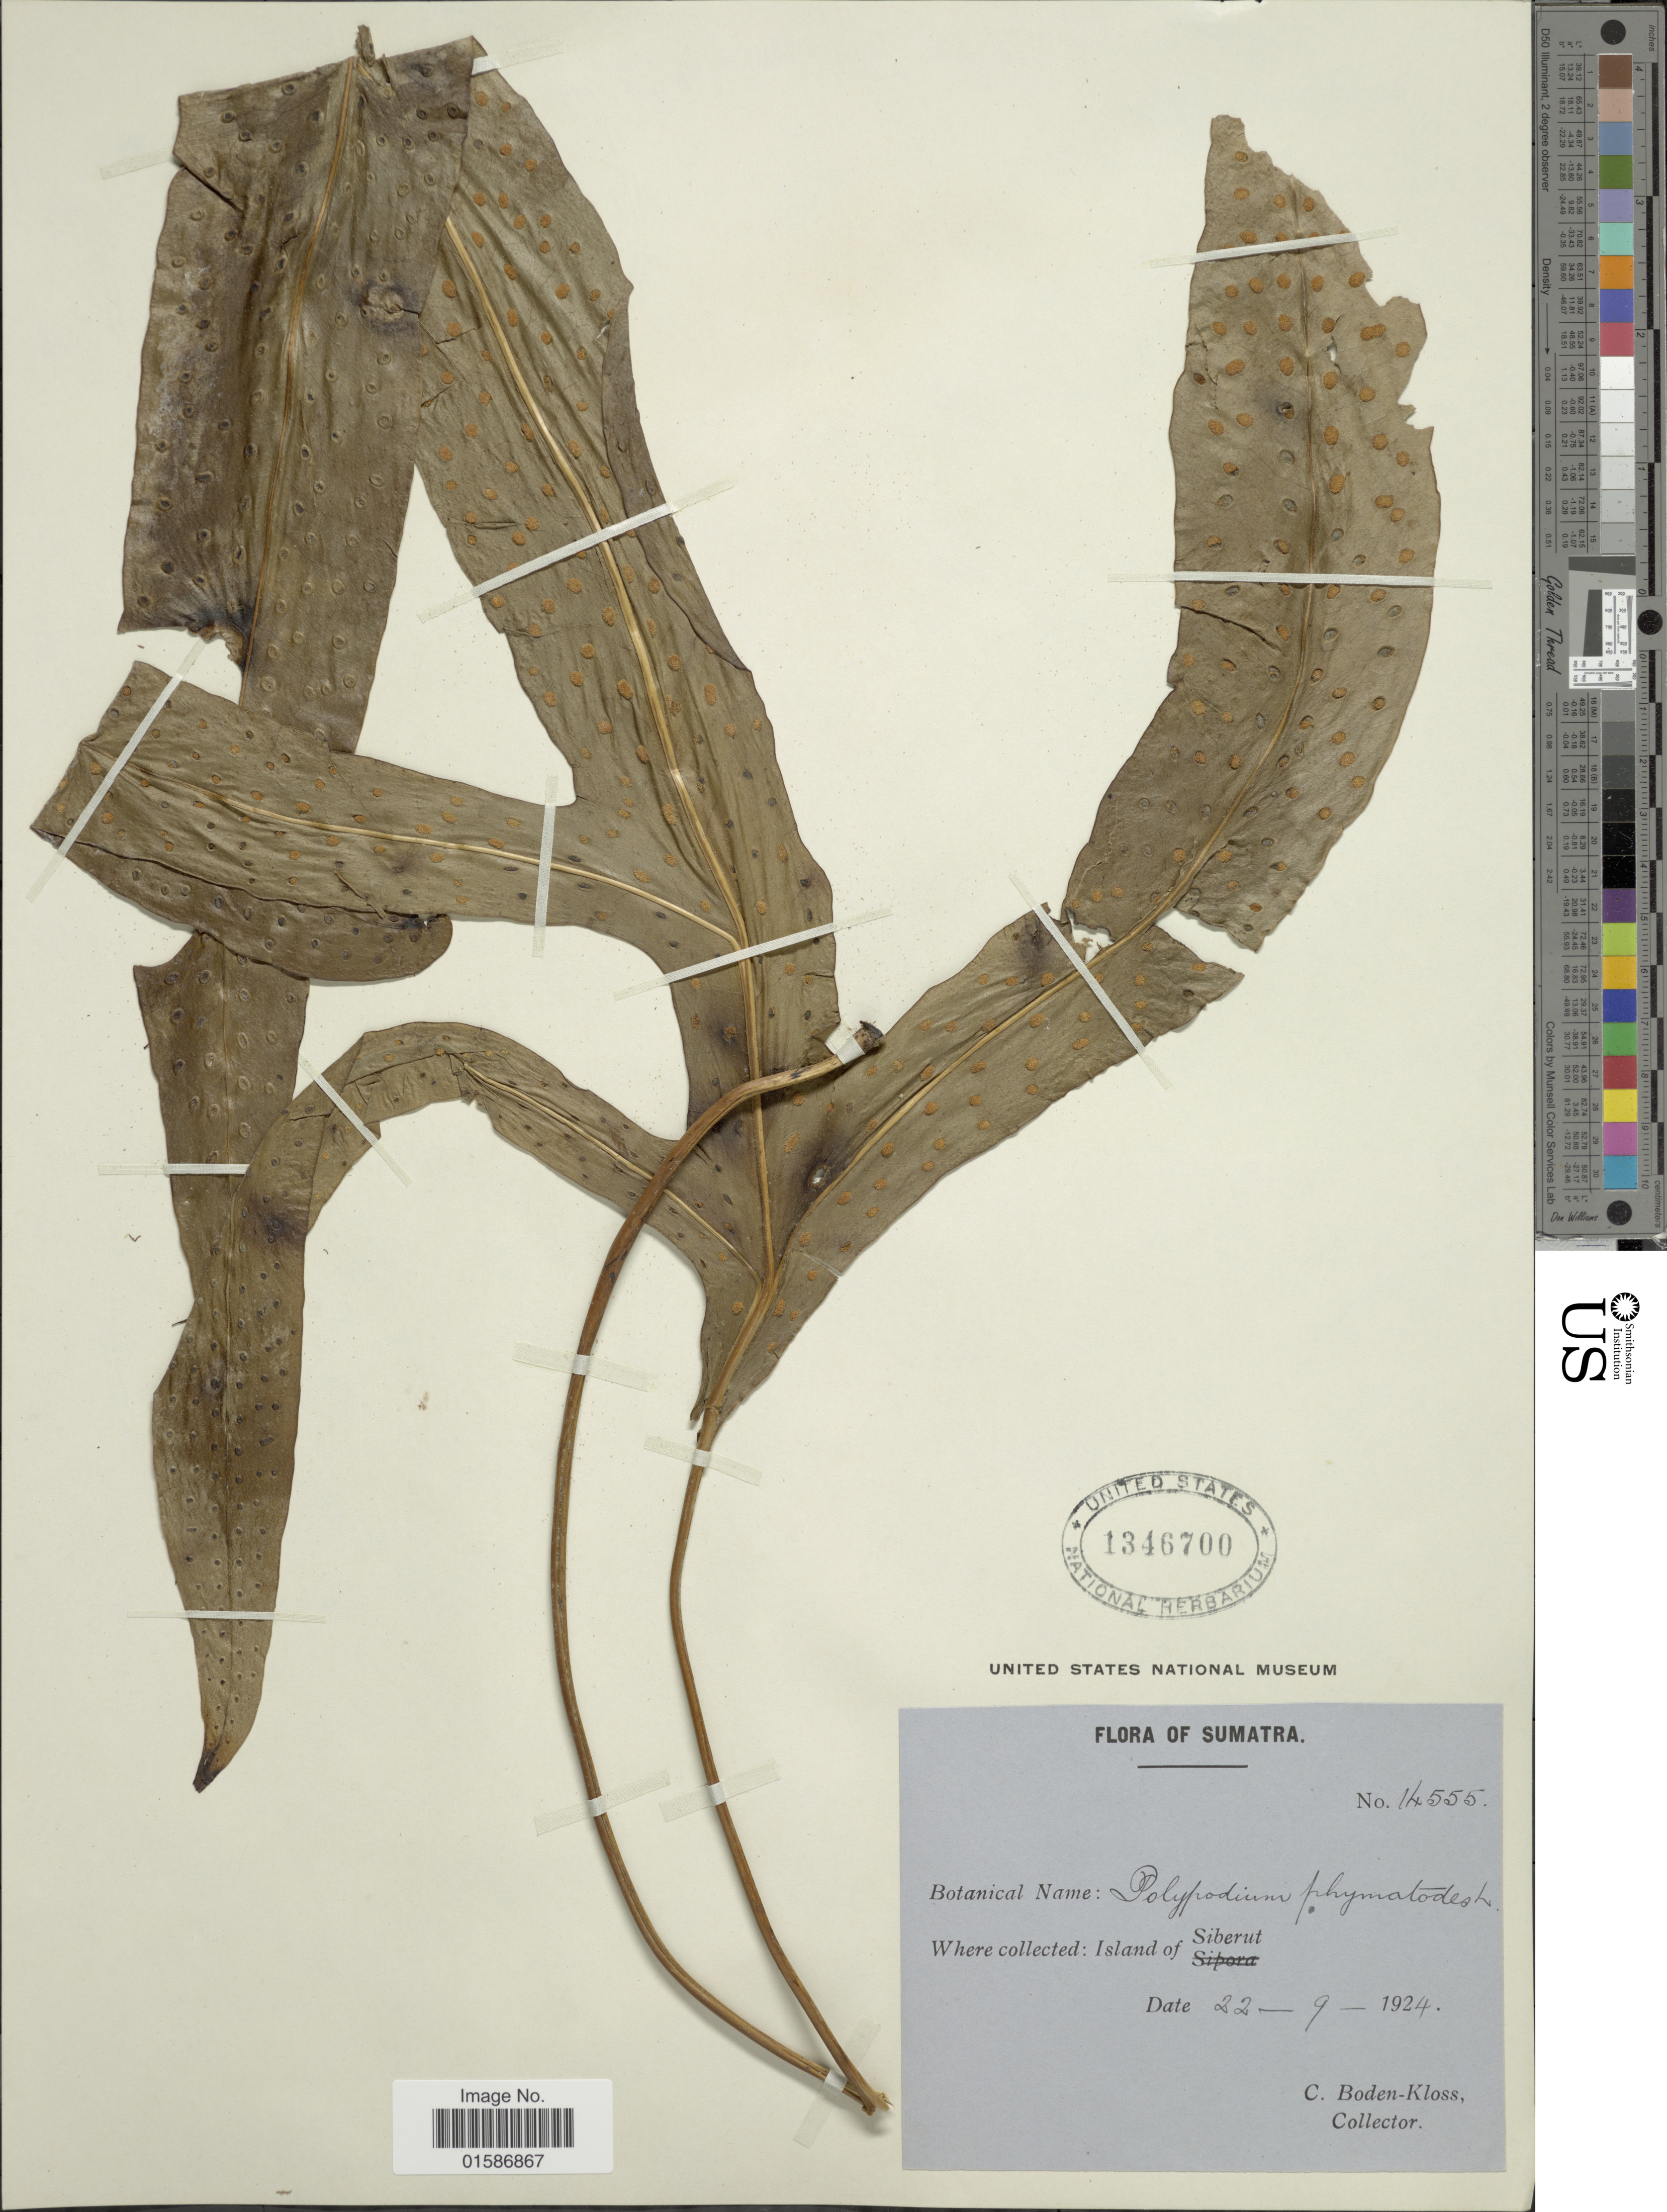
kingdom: Plantae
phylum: Tracheophyta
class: Polypodiopsida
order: Polypodiales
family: Polypodiaceae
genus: Microsorum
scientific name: Microsorum scolopendria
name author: (Burm. f.) Copel.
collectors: C. Boden-Kloss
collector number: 14555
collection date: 1924-09-22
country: Indonesia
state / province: Sumatra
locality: Island of Siberut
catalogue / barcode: US 1346700